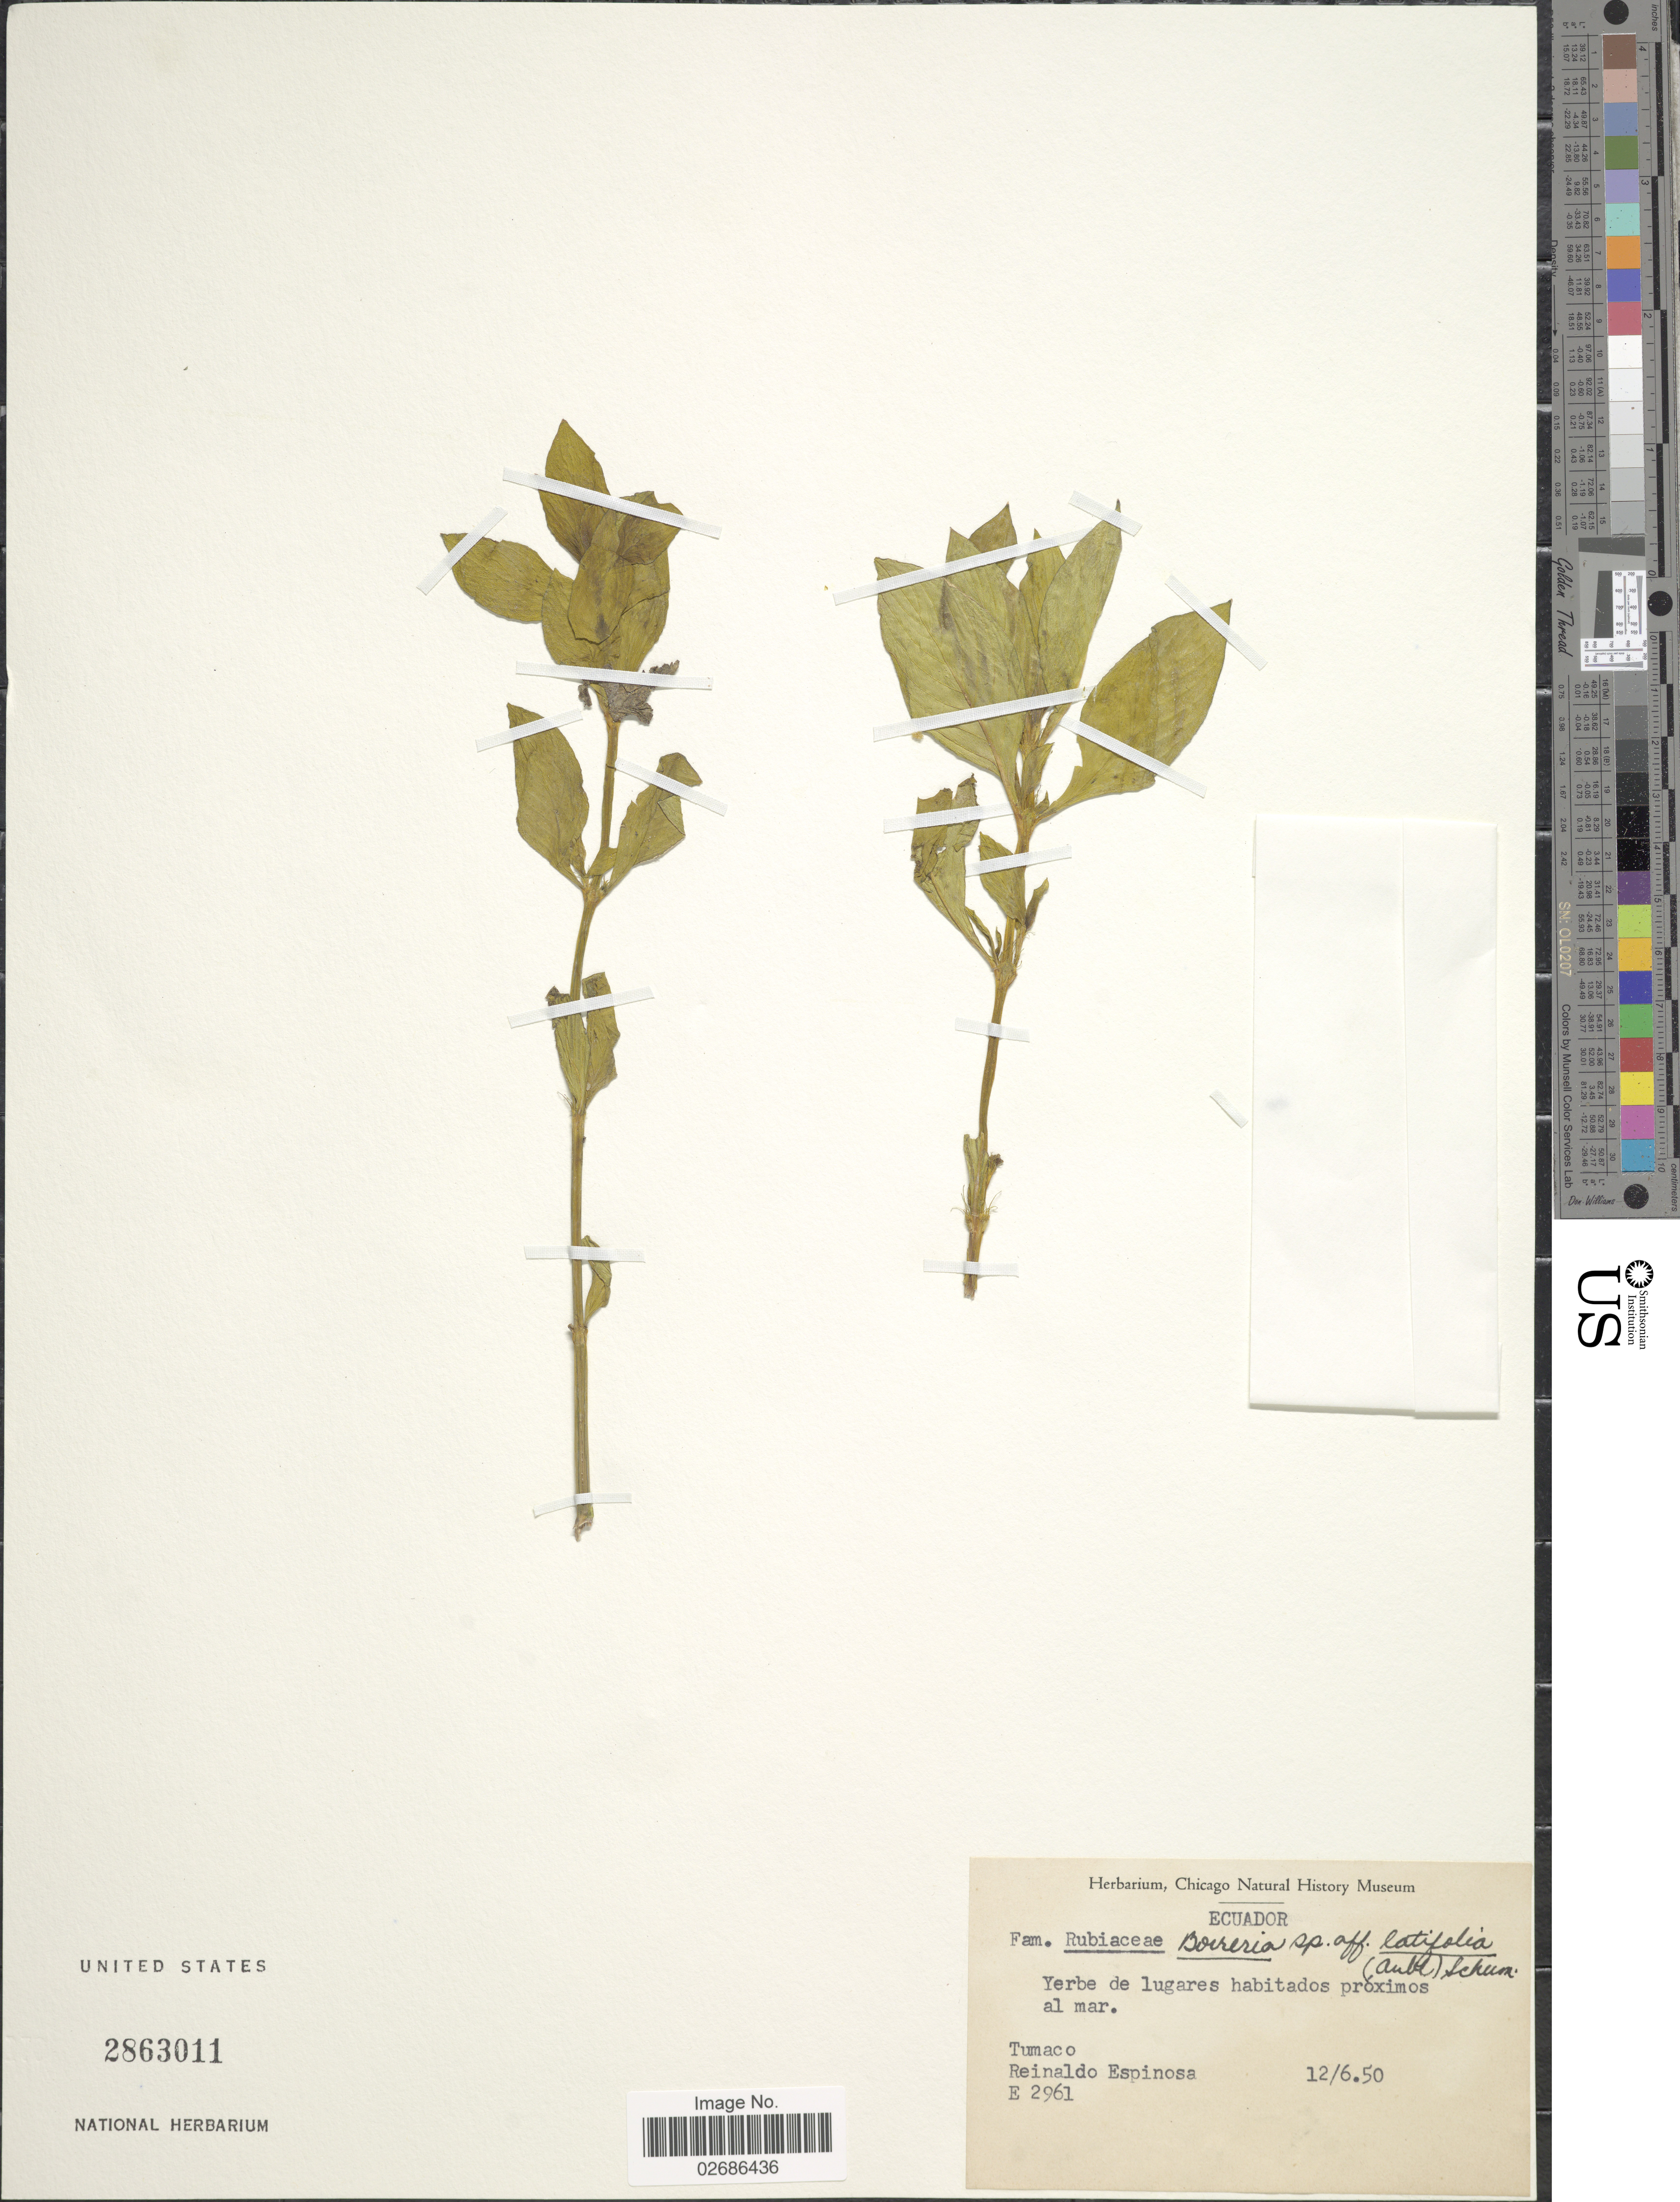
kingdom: Plantae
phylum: Tracheophyta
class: Magnoliopsida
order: Gentianales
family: Rubiaceae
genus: Borreria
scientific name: Borreria latifolia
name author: (Aubl.) K. Schum.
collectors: R. Espinosa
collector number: E 2961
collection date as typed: Transcribed d/m/y: 12/6/50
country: Ecuador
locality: Tumaco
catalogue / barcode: US 2863011